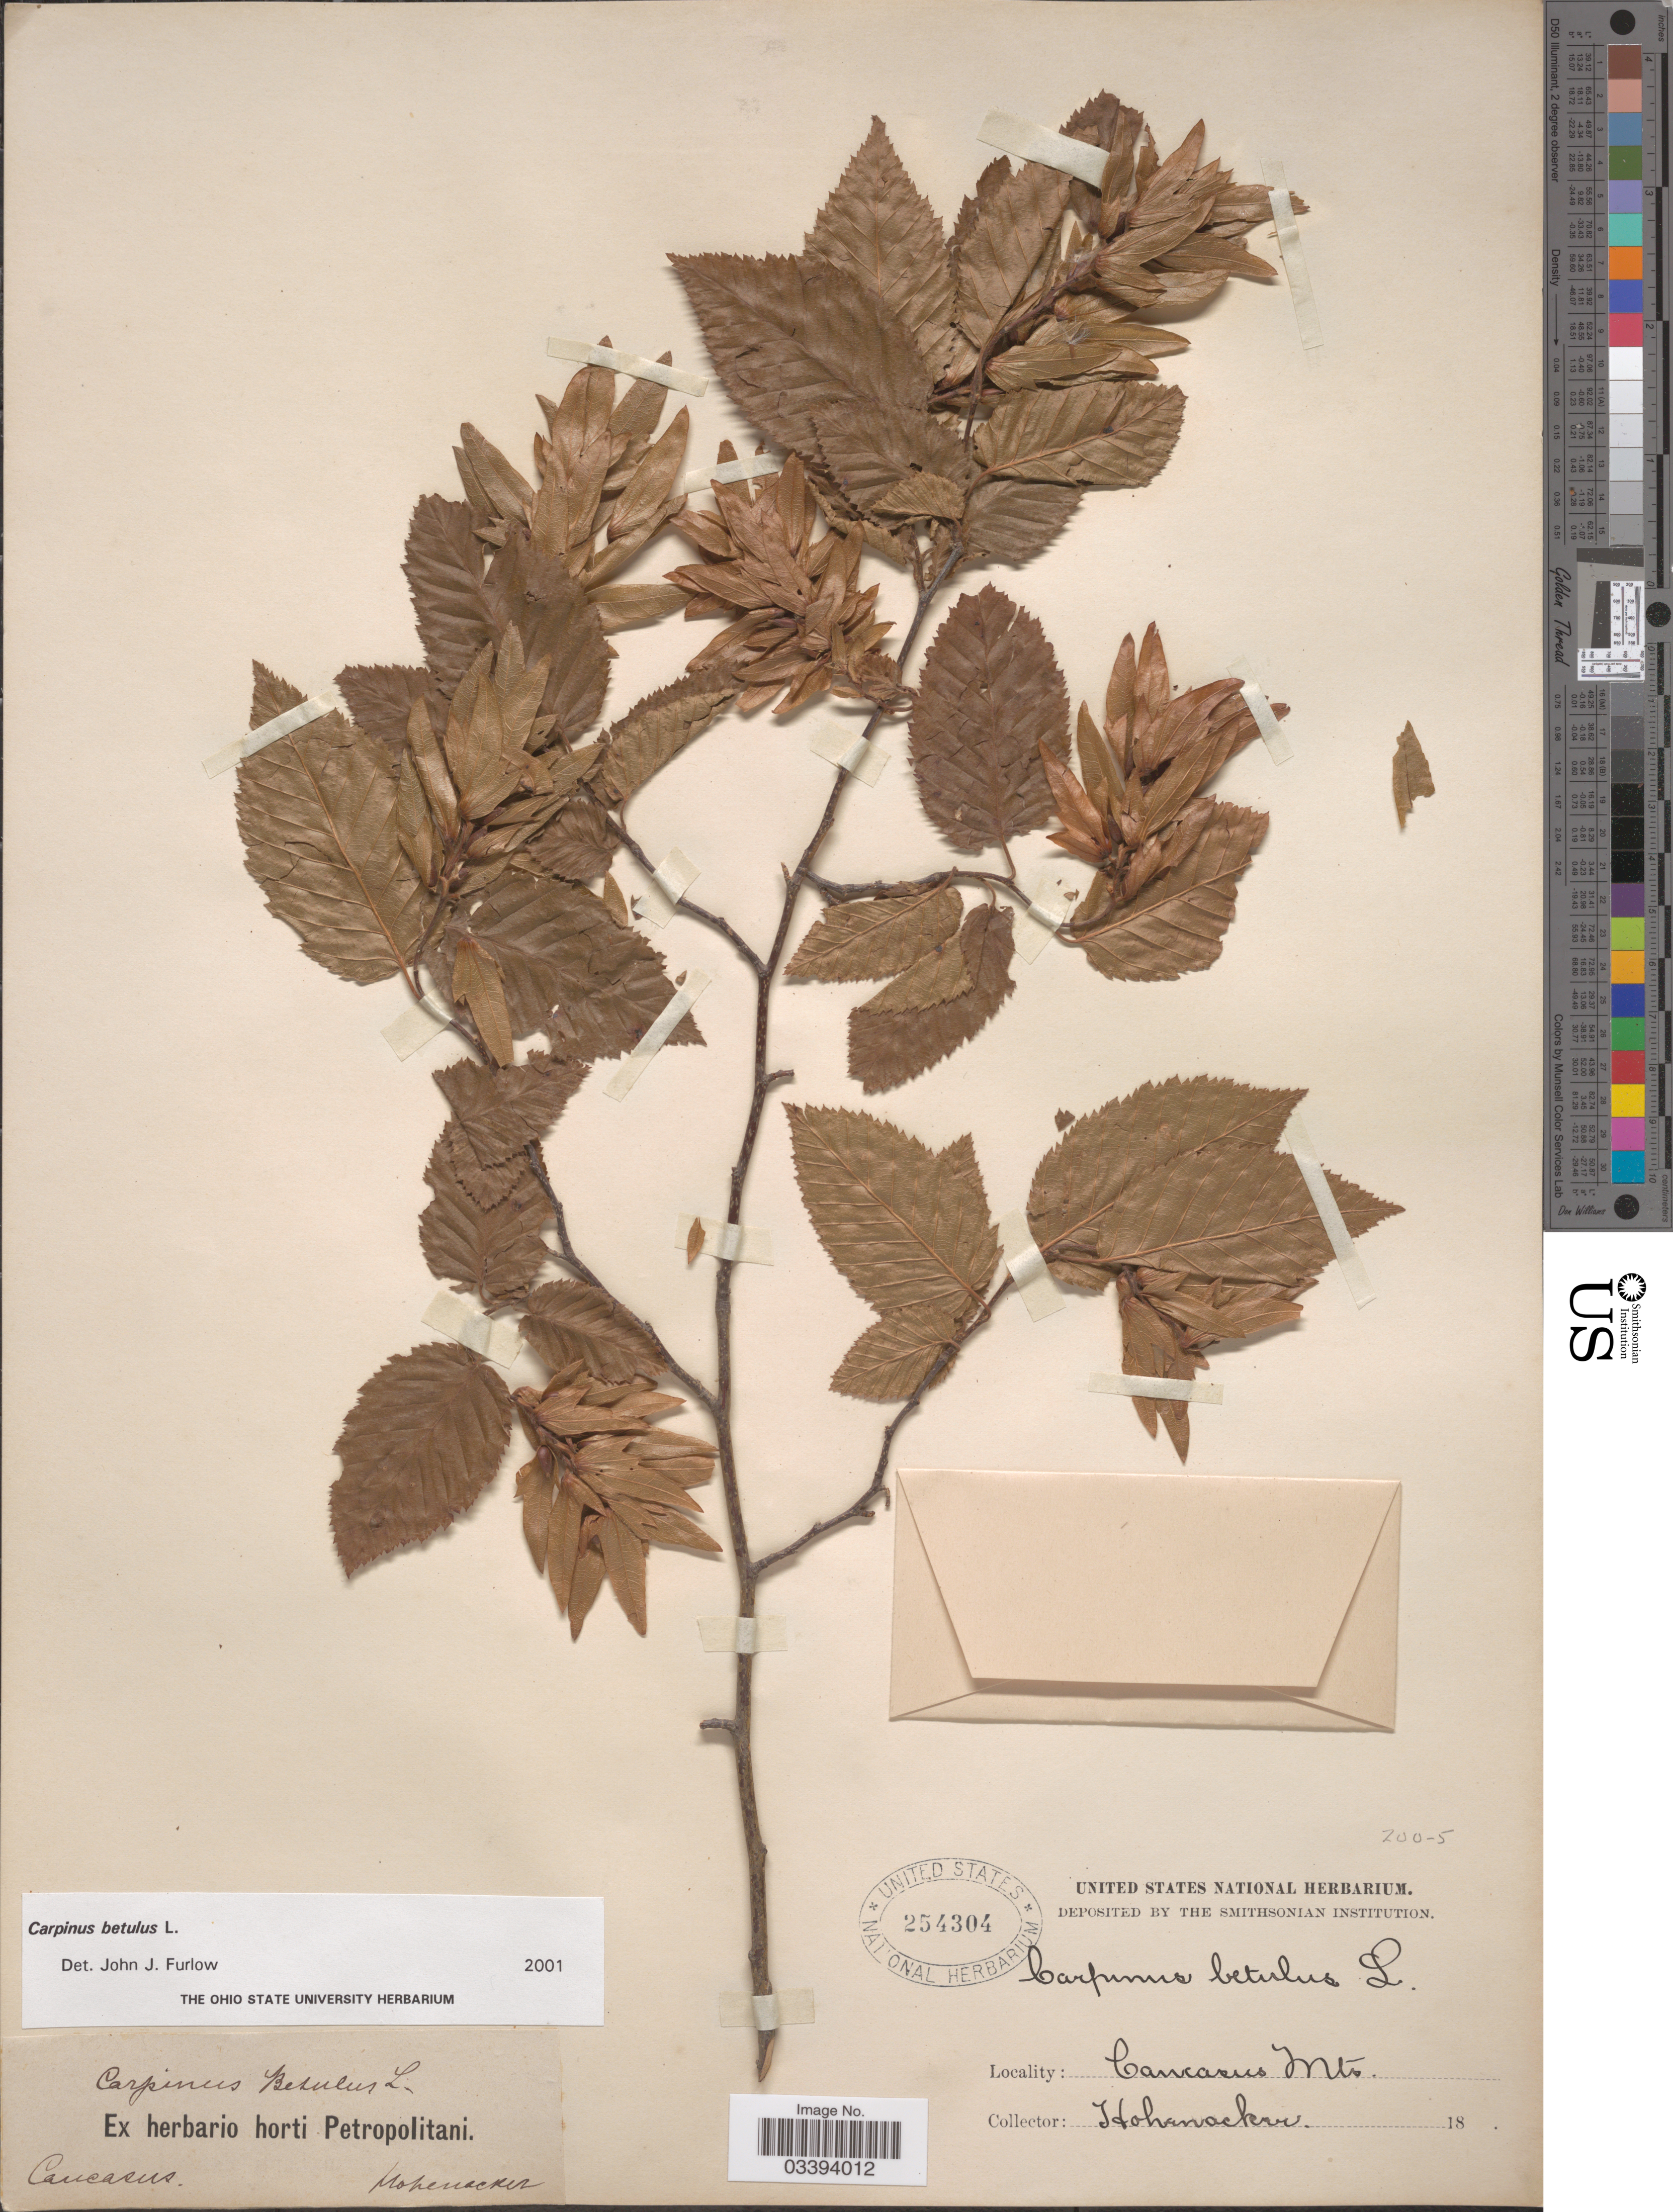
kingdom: Plantae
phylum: Tracheophyta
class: Magnoliopsida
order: Fagales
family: Betulaceae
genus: Carpinus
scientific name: Carpinus betulus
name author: L.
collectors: Hohenacker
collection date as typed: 18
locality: Caucasus. Caucasus Mts.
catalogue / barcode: US 254304